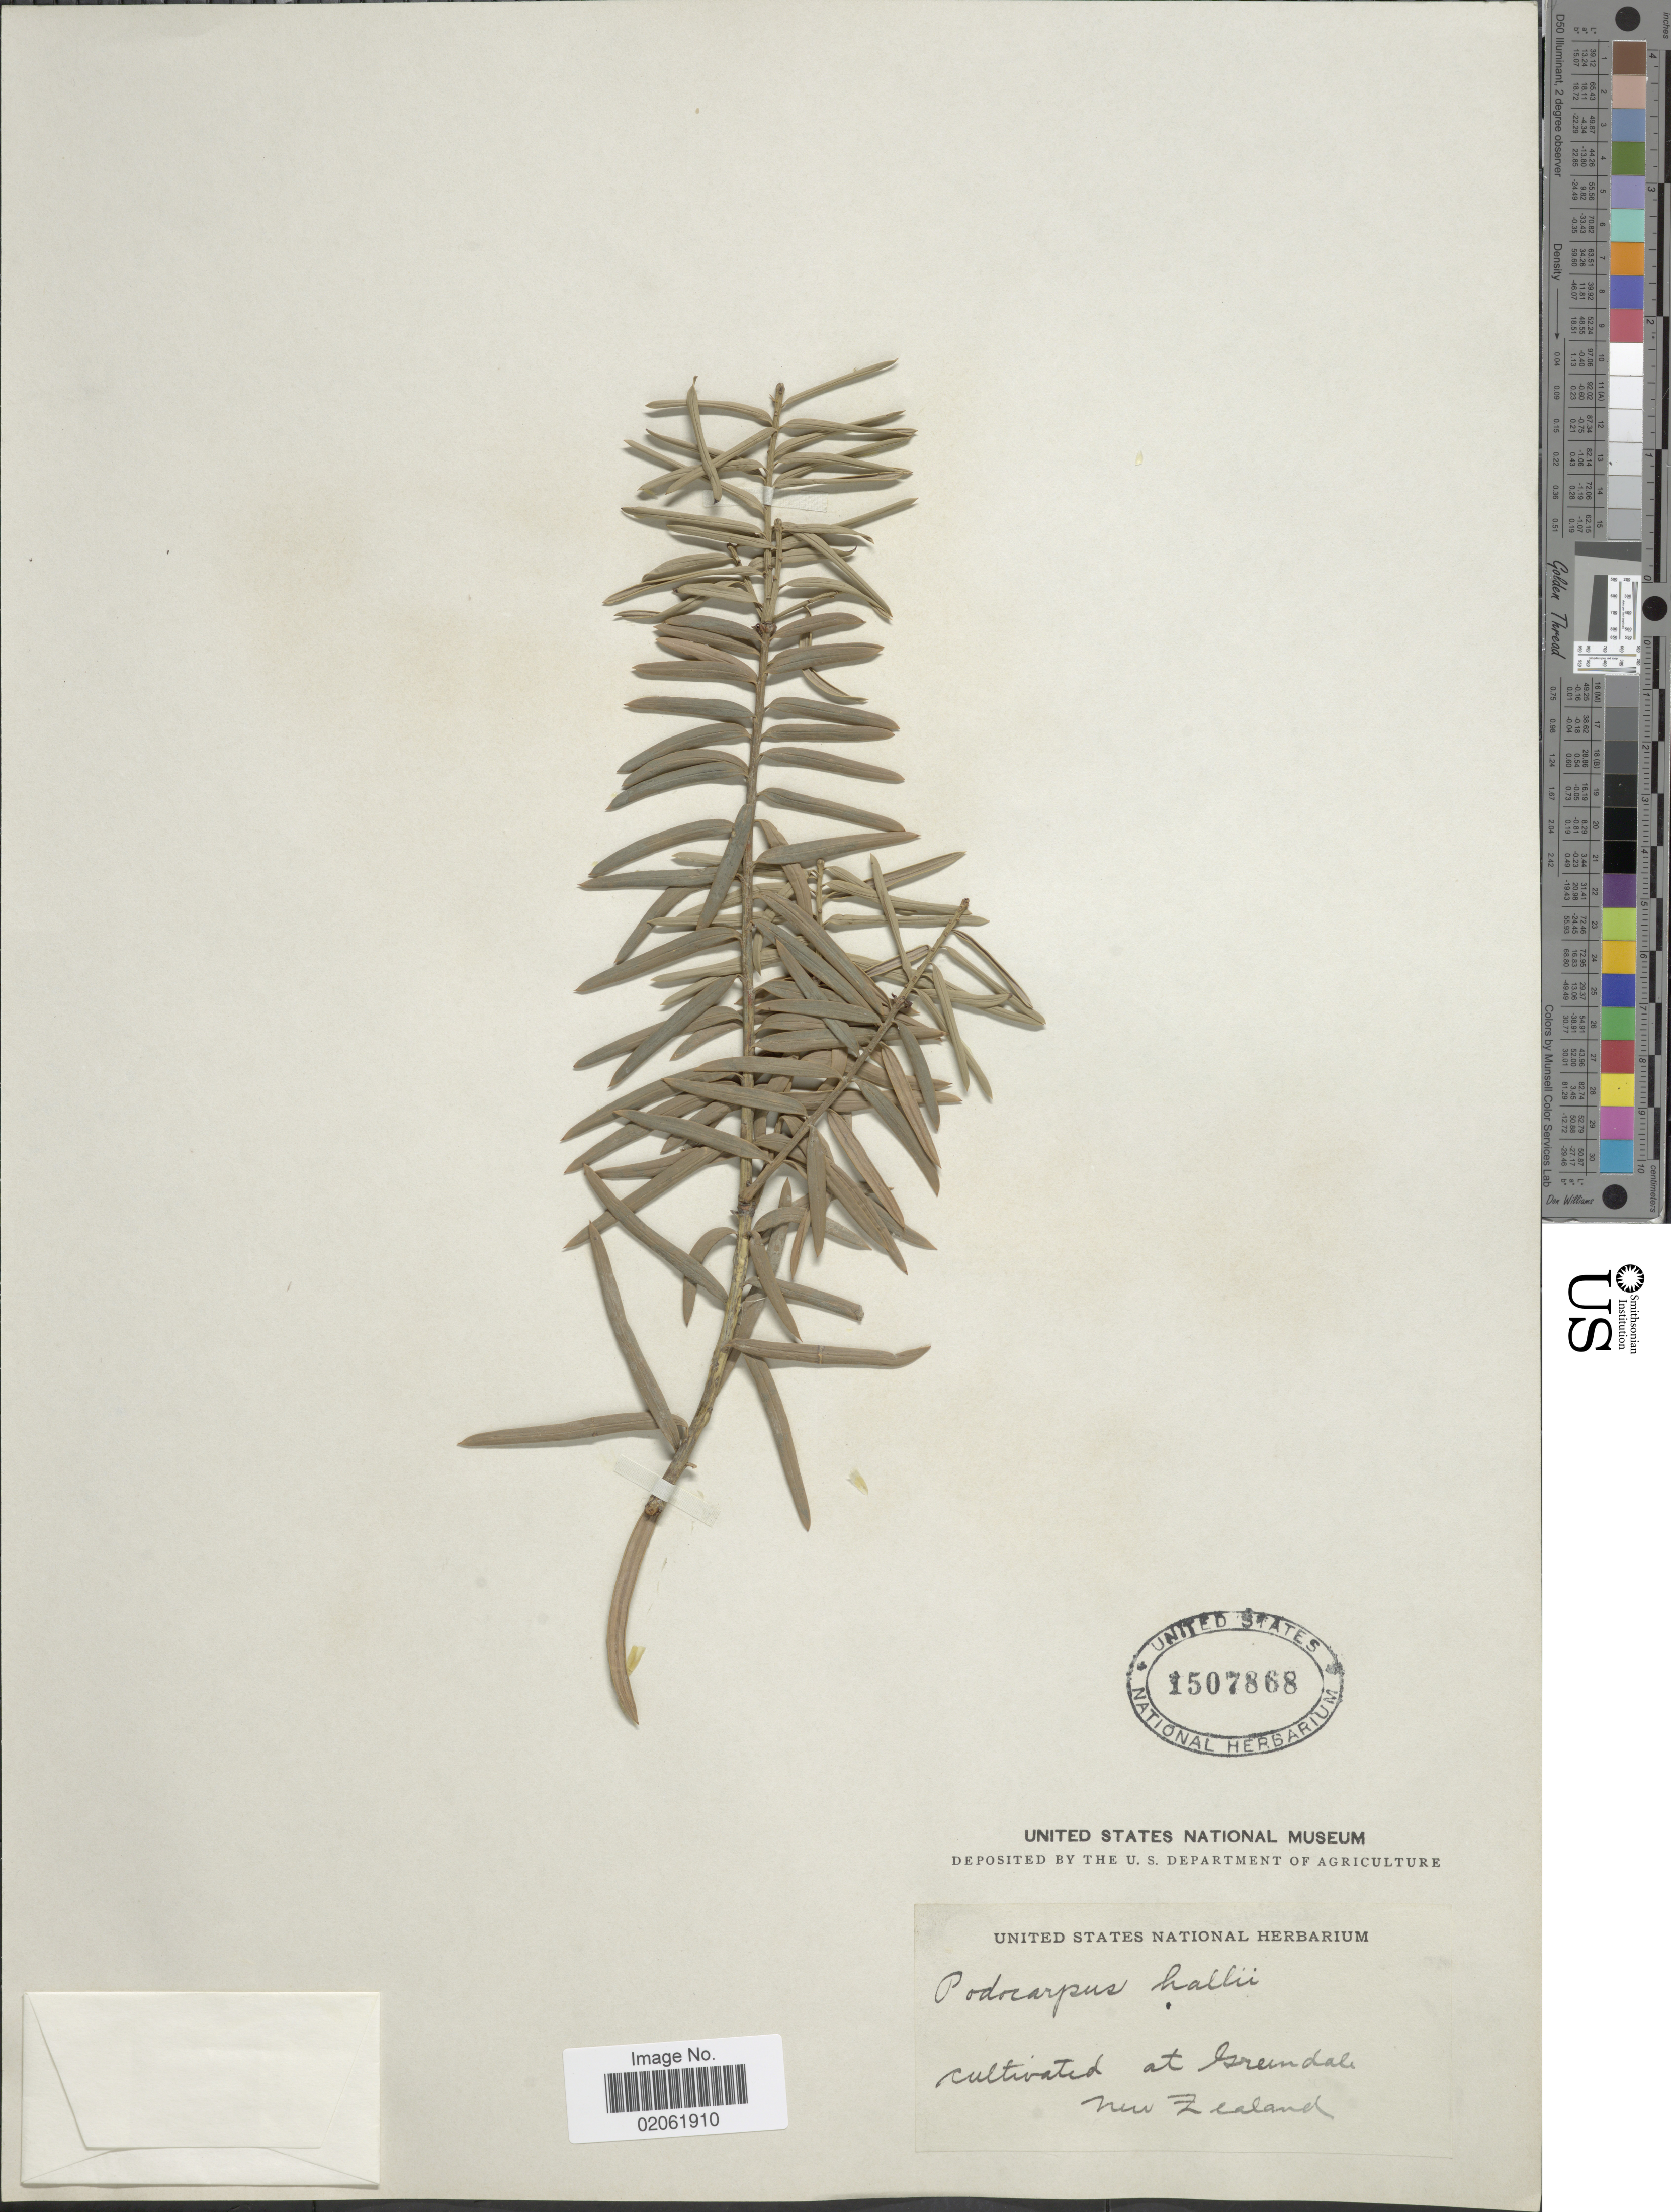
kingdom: Plantae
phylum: Tracheophyta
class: Pinopsida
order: Pinales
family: Podocarpaceae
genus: Podocarpus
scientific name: Podocarpus hallii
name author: Kirk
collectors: ex herb. United States National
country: New Zealand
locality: Cultivated at Greendale, New Zealand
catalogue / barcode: US 1507868